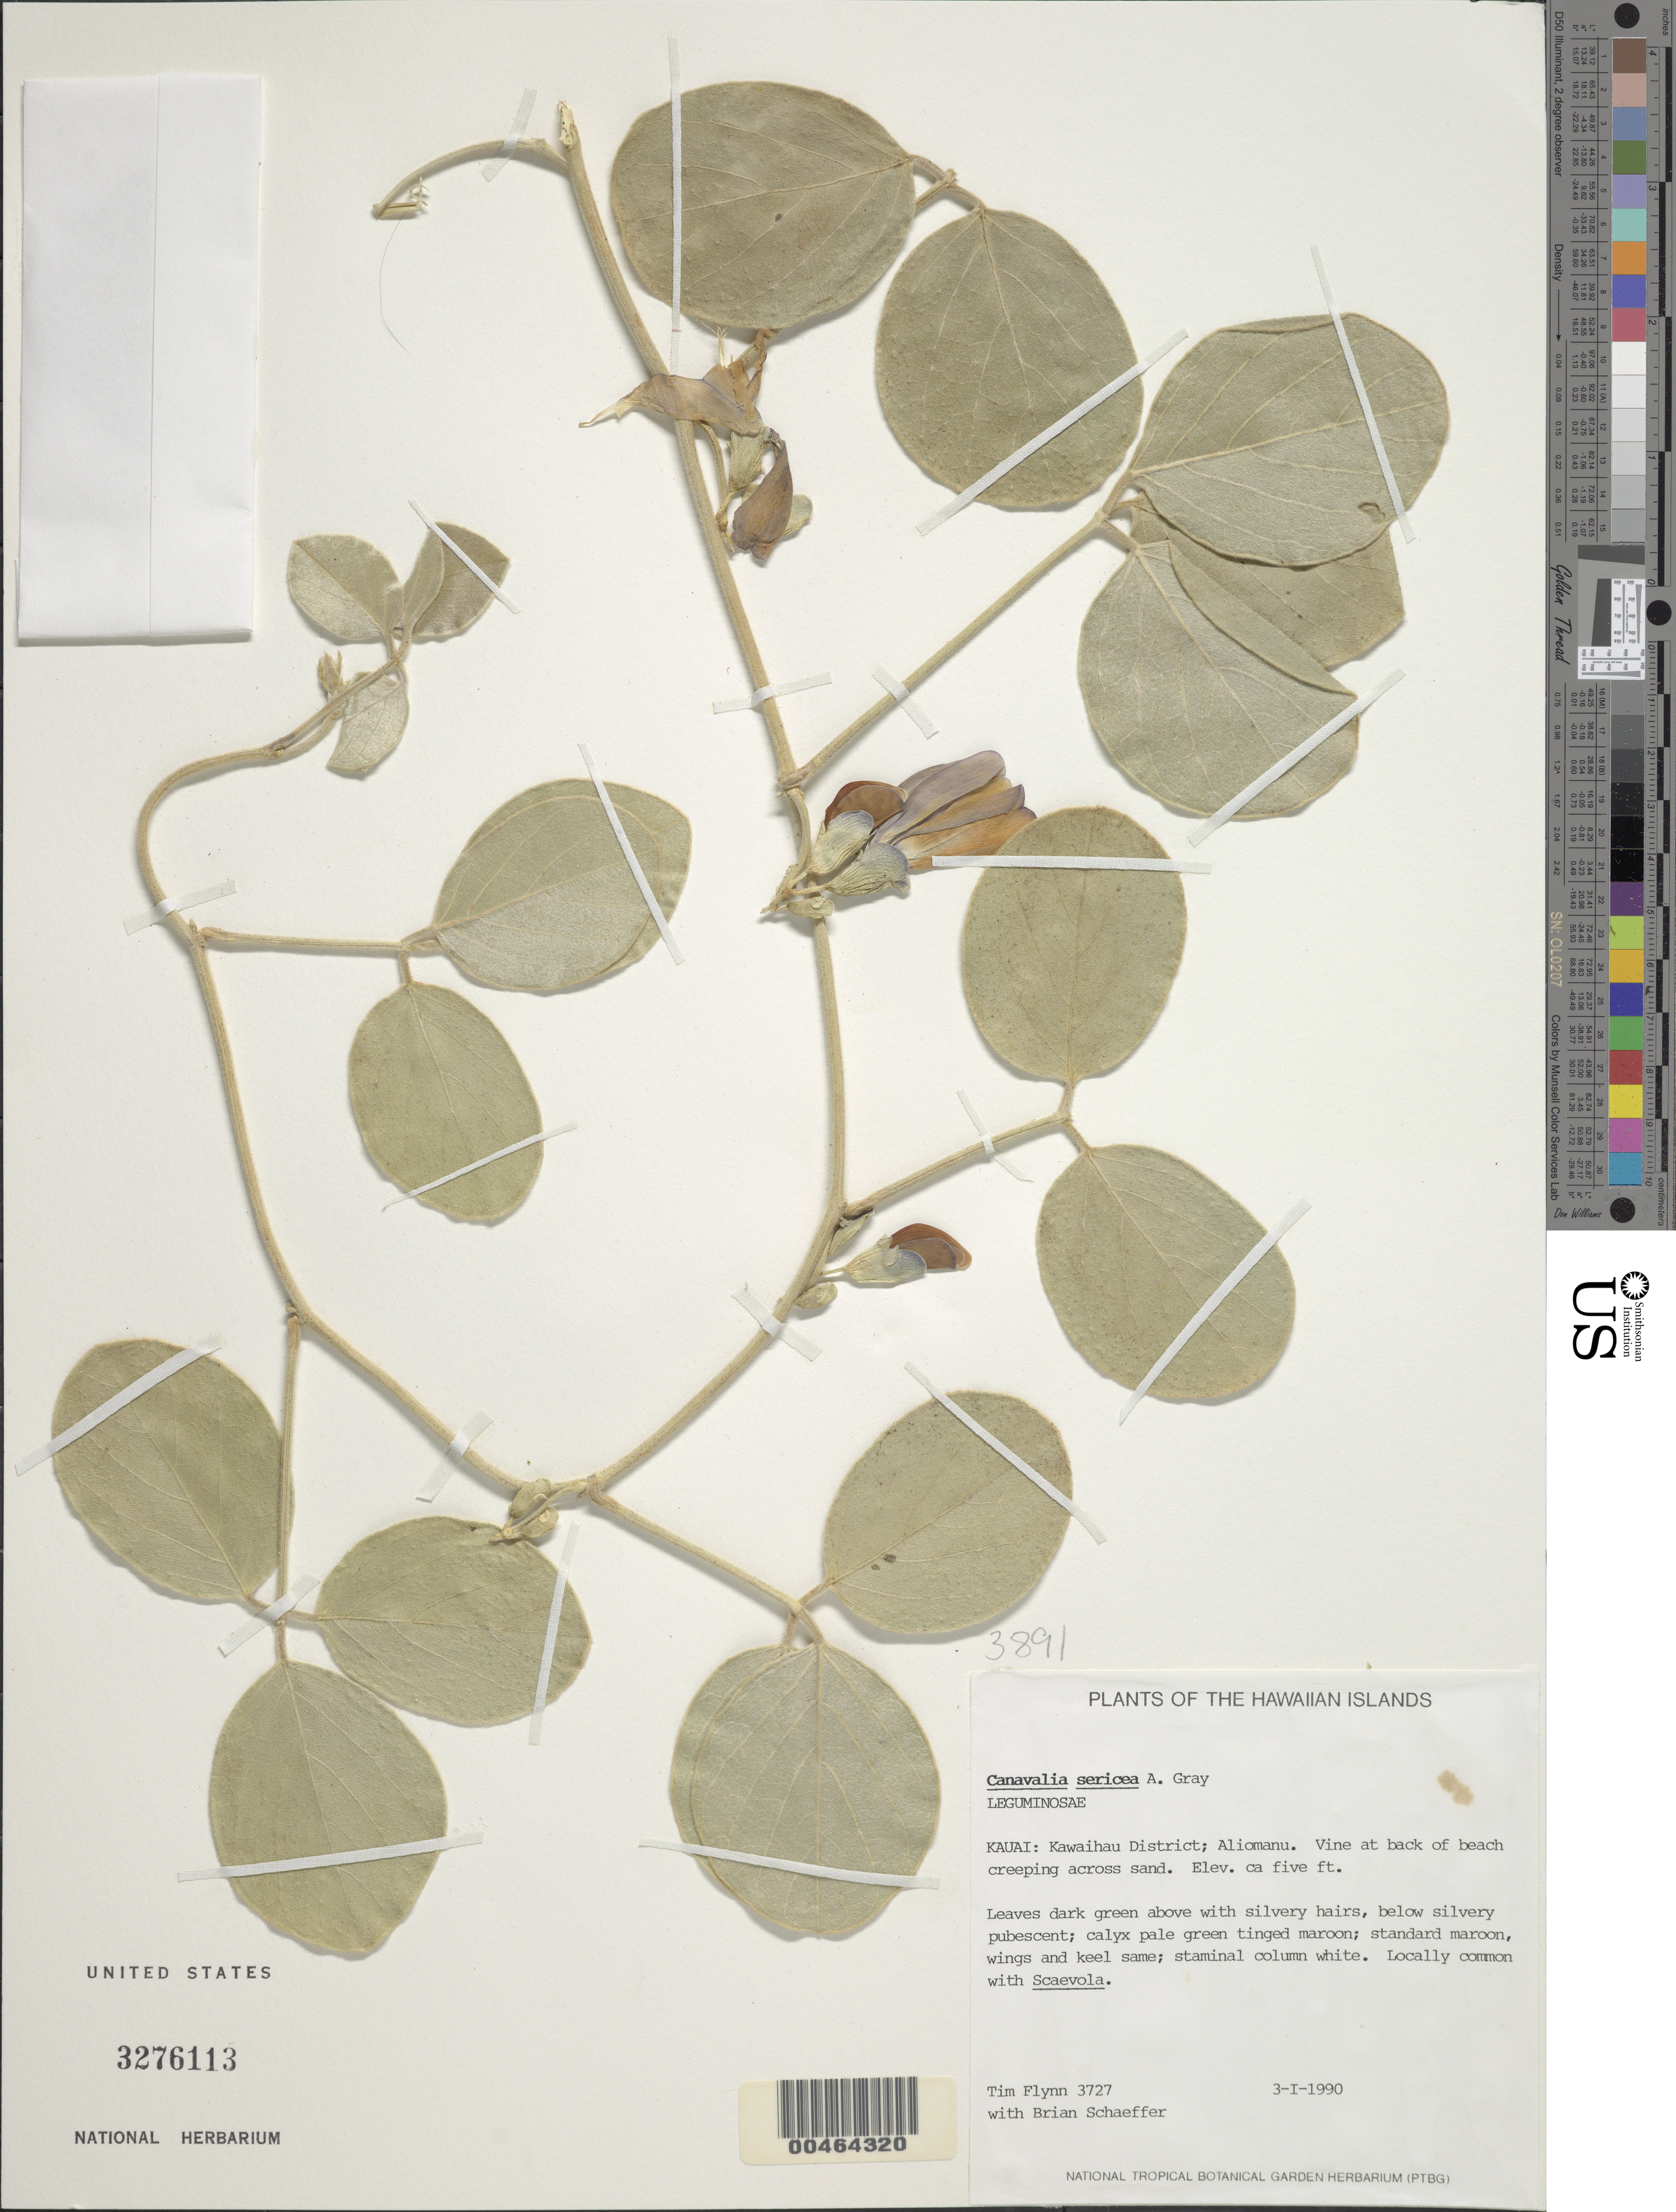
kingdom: Plantae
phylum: Tracheophyta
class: Magnoliopsida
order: Fabales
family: Fabaceae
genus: Canavalia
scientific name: Canavalia sericea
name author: A. Gray in Wilkes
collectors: T. W. Flynn & B. Schaeffer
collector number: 3727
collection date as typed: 3 Jan 1990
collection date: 1990-01-03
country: United States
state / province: Hawaii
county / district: Kauai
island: Kaua'i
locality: Kawaihau District; Aliomanu, at back of beach.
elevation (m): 2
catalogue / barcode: US 3276113